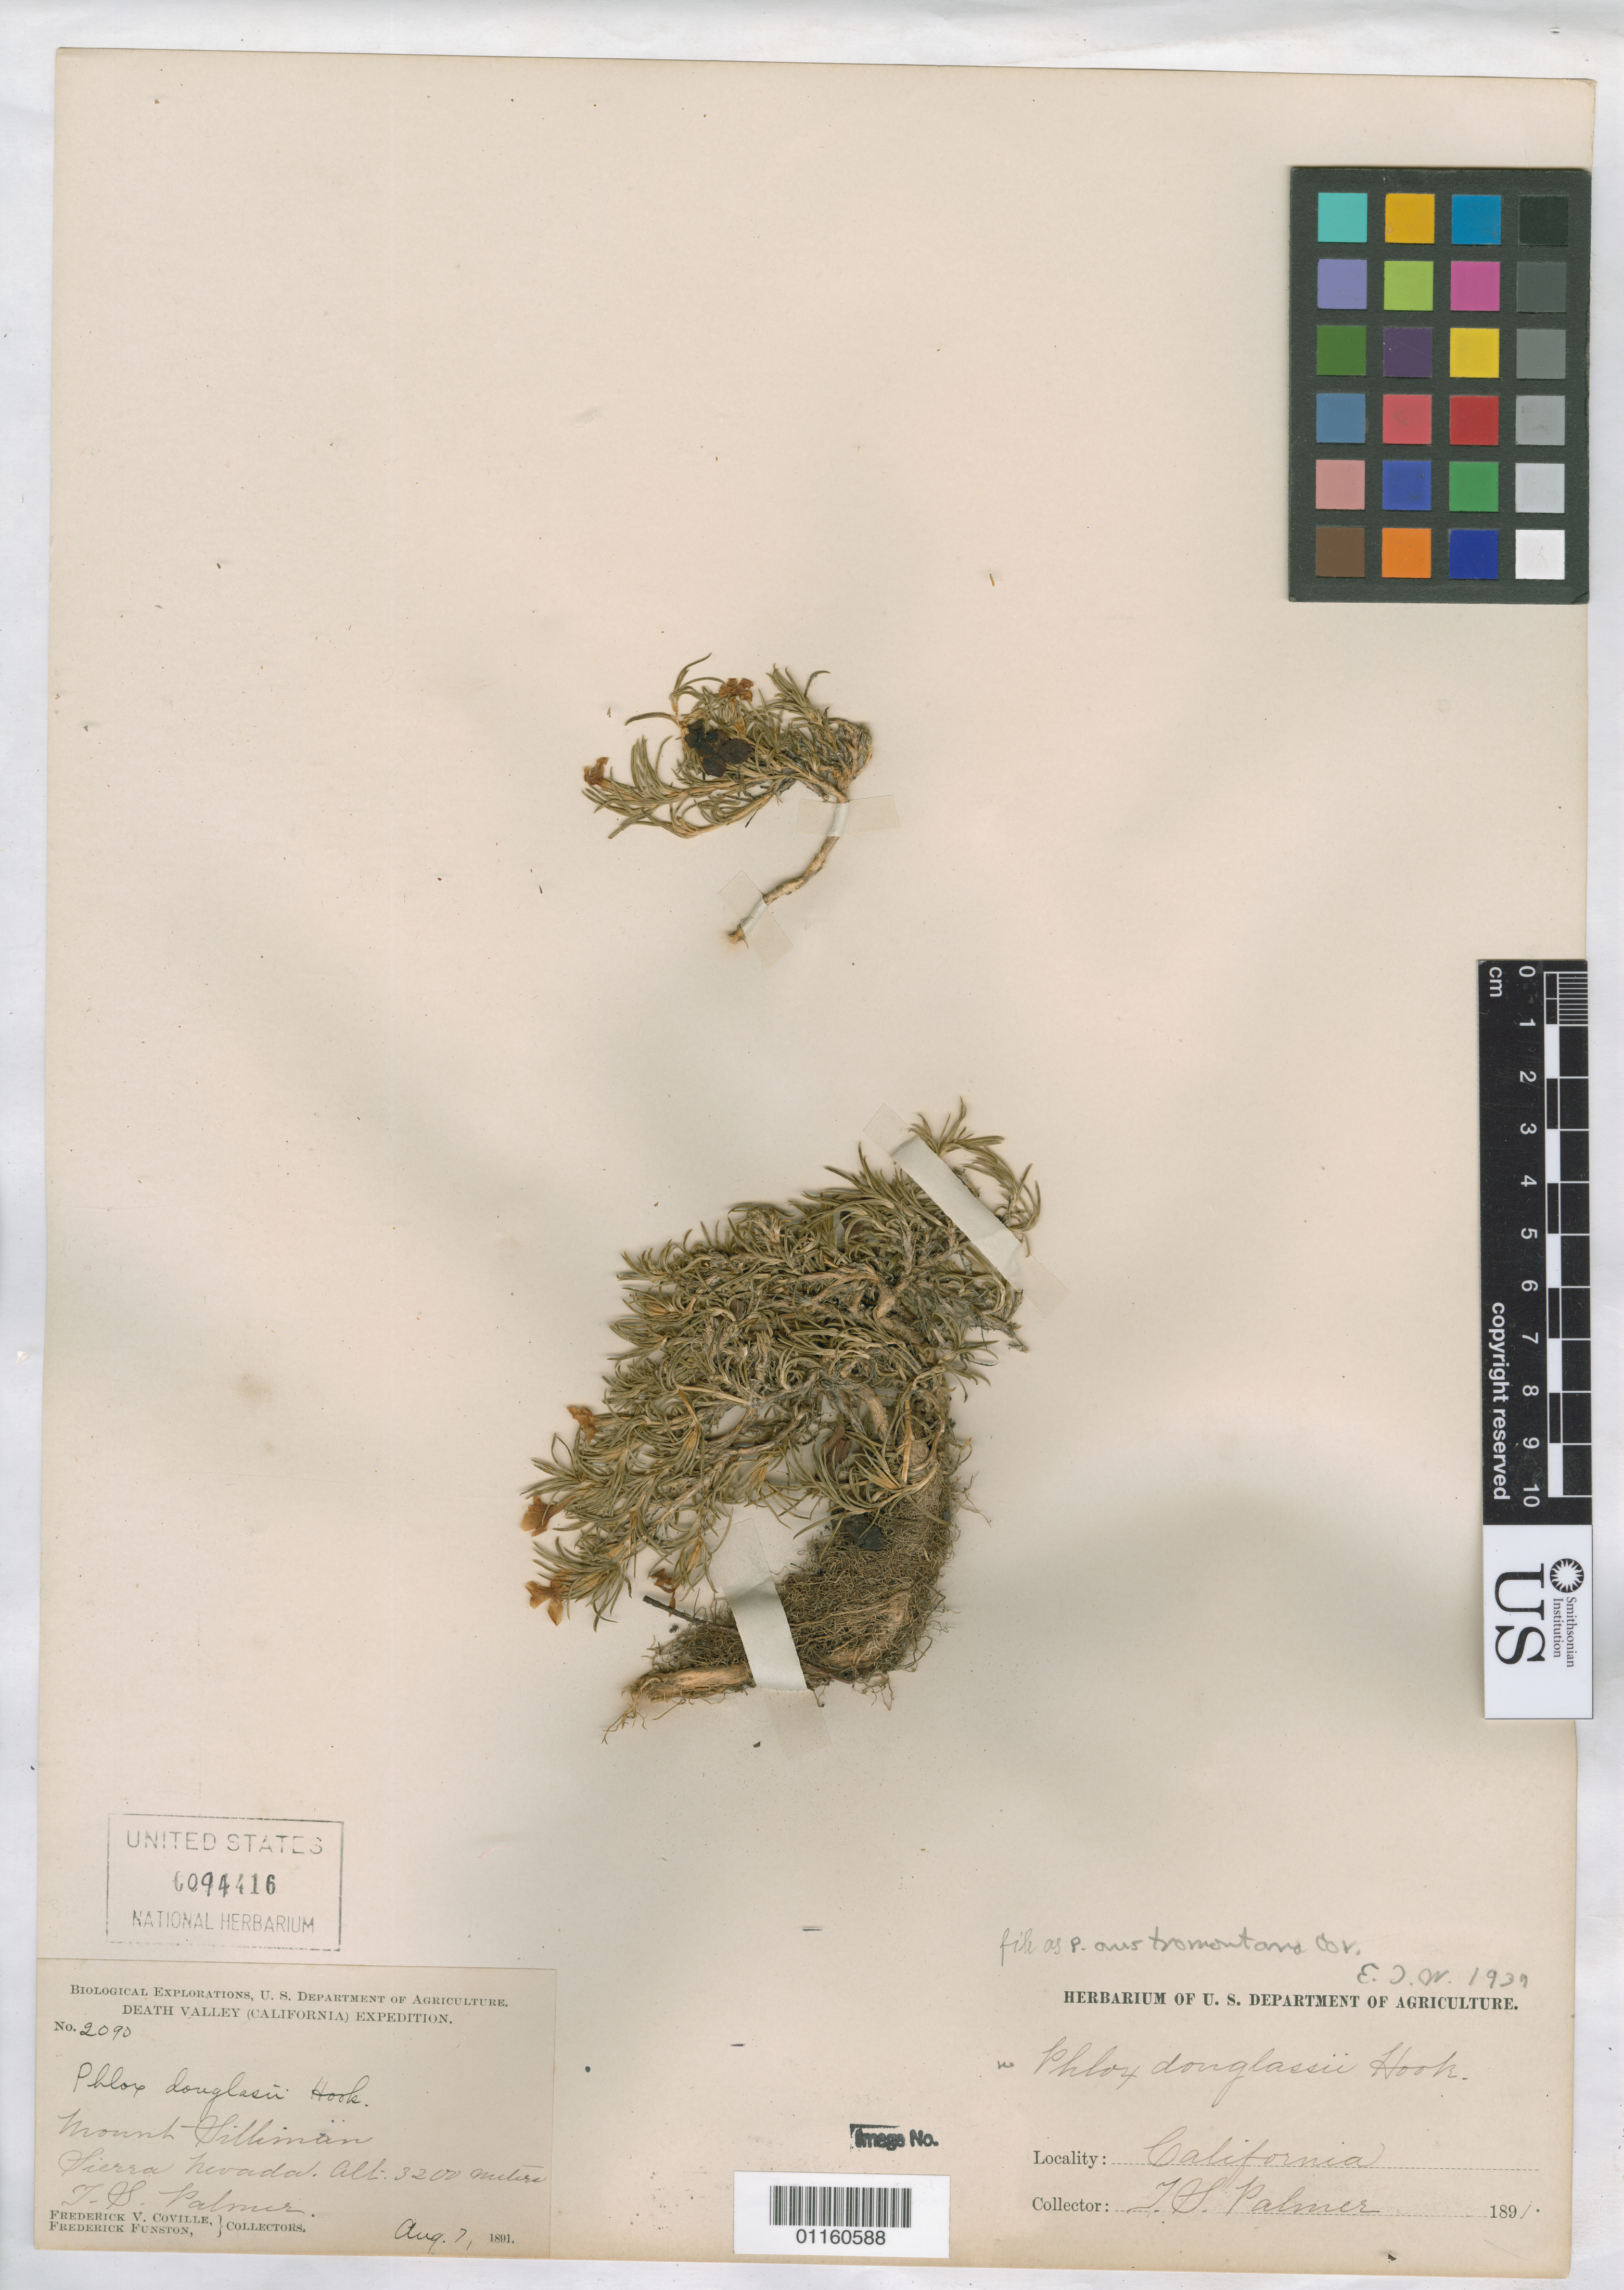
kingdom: Plantae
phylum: Tracheophyta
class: Magnoliopsida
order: Ericales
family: Polemoniaceae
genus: Phlox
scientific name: Phlox diffusa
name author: Benth.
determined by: Mayfield, M. H.; Ferguson, C. J.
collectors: F. V. Coville, F. Funston & T. S. Palmer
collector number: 2090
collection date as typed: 7 Aug 1891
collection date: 1891-08-07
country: United States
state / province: California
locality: Mount Silliman, Sierra Nevada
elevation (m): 3200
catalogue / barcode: US 94416